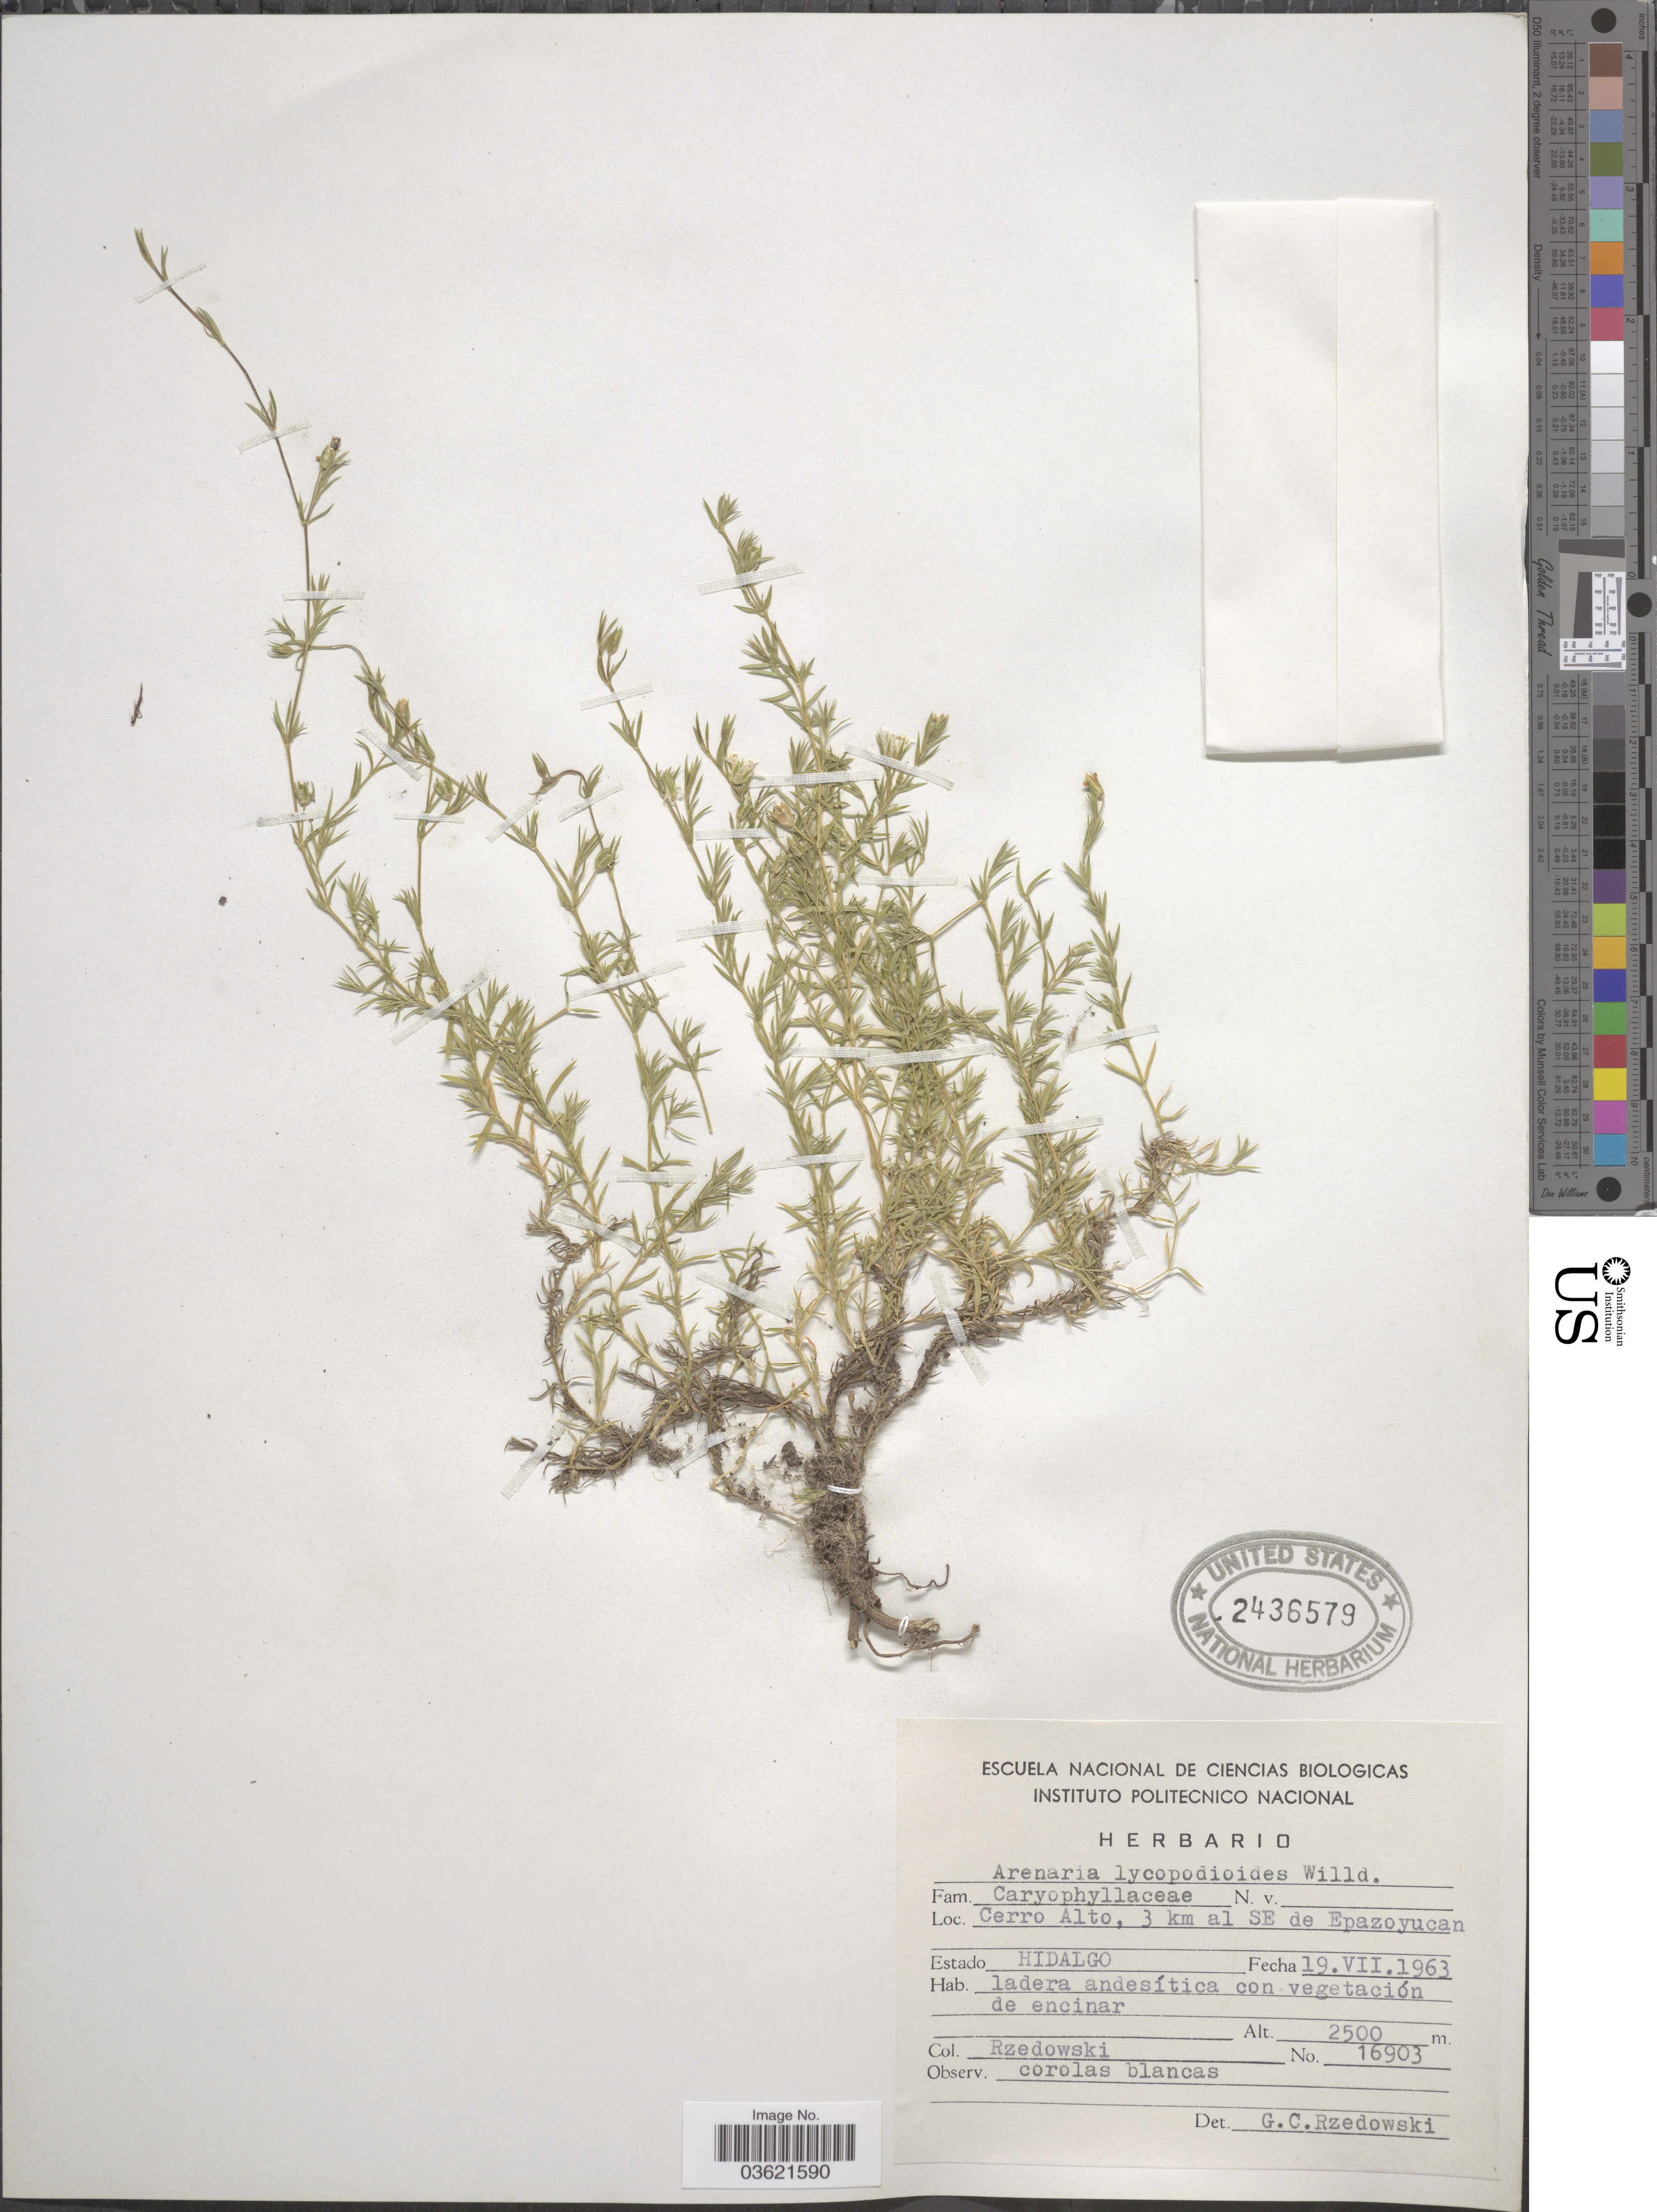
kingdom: Plantae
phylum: Tracheophyta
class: Magnoliopsida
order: Caryophyllales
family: Caryophyllaceae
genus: Arenaria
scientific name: Arenaria lycopodioides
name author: Willd. ex Schltdl.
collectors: Rzedowski, --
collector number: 16903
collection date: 1963-07-19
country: Mexico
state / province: Hidalgo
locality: Cerro Alto, 3 km al SE de Epazoyucan.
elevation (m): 2500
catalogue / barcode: US 2436579